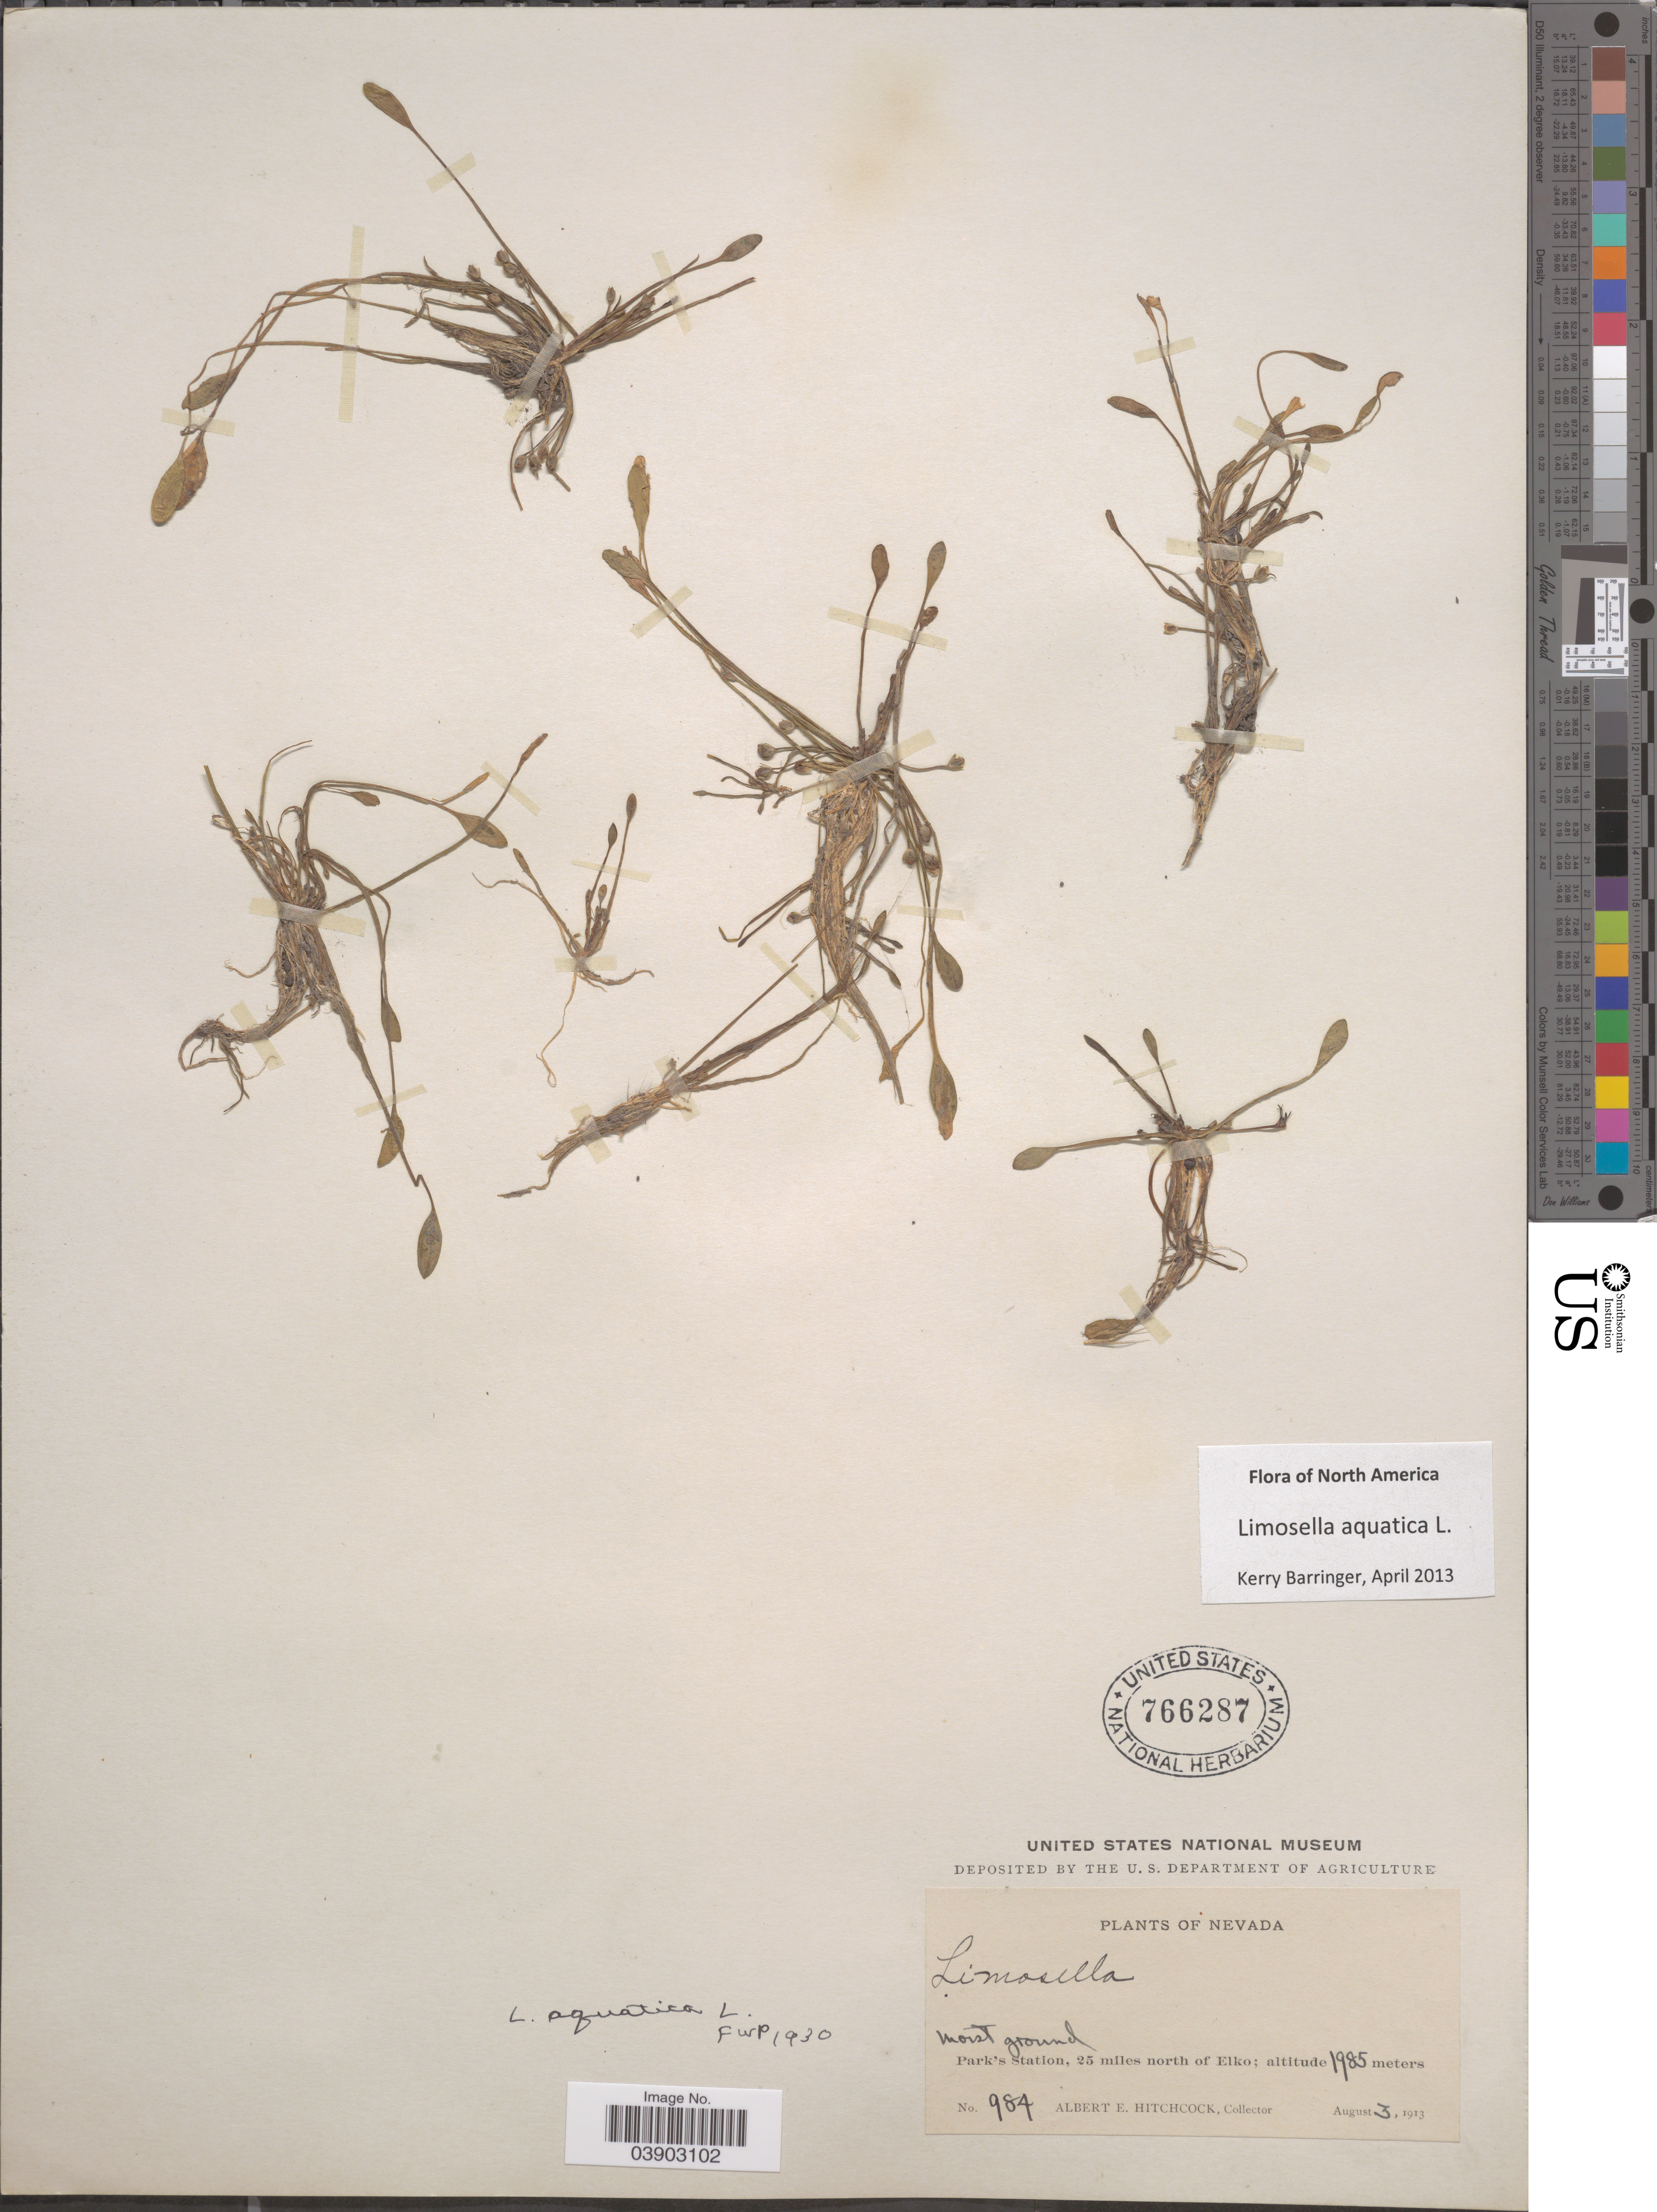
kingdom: Plantae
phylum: Tracheophyta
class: Magnoliopsida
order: Lamiales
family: Scrophulariaceae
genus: Limosella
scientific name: Limosella aquatica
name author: L.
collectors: A. Hitchcock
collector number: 984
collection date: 1913-08-03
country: United States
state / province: Nevada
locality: Park's Station, 25 miles north of Elko.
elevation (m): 1985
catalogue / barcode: US 766287